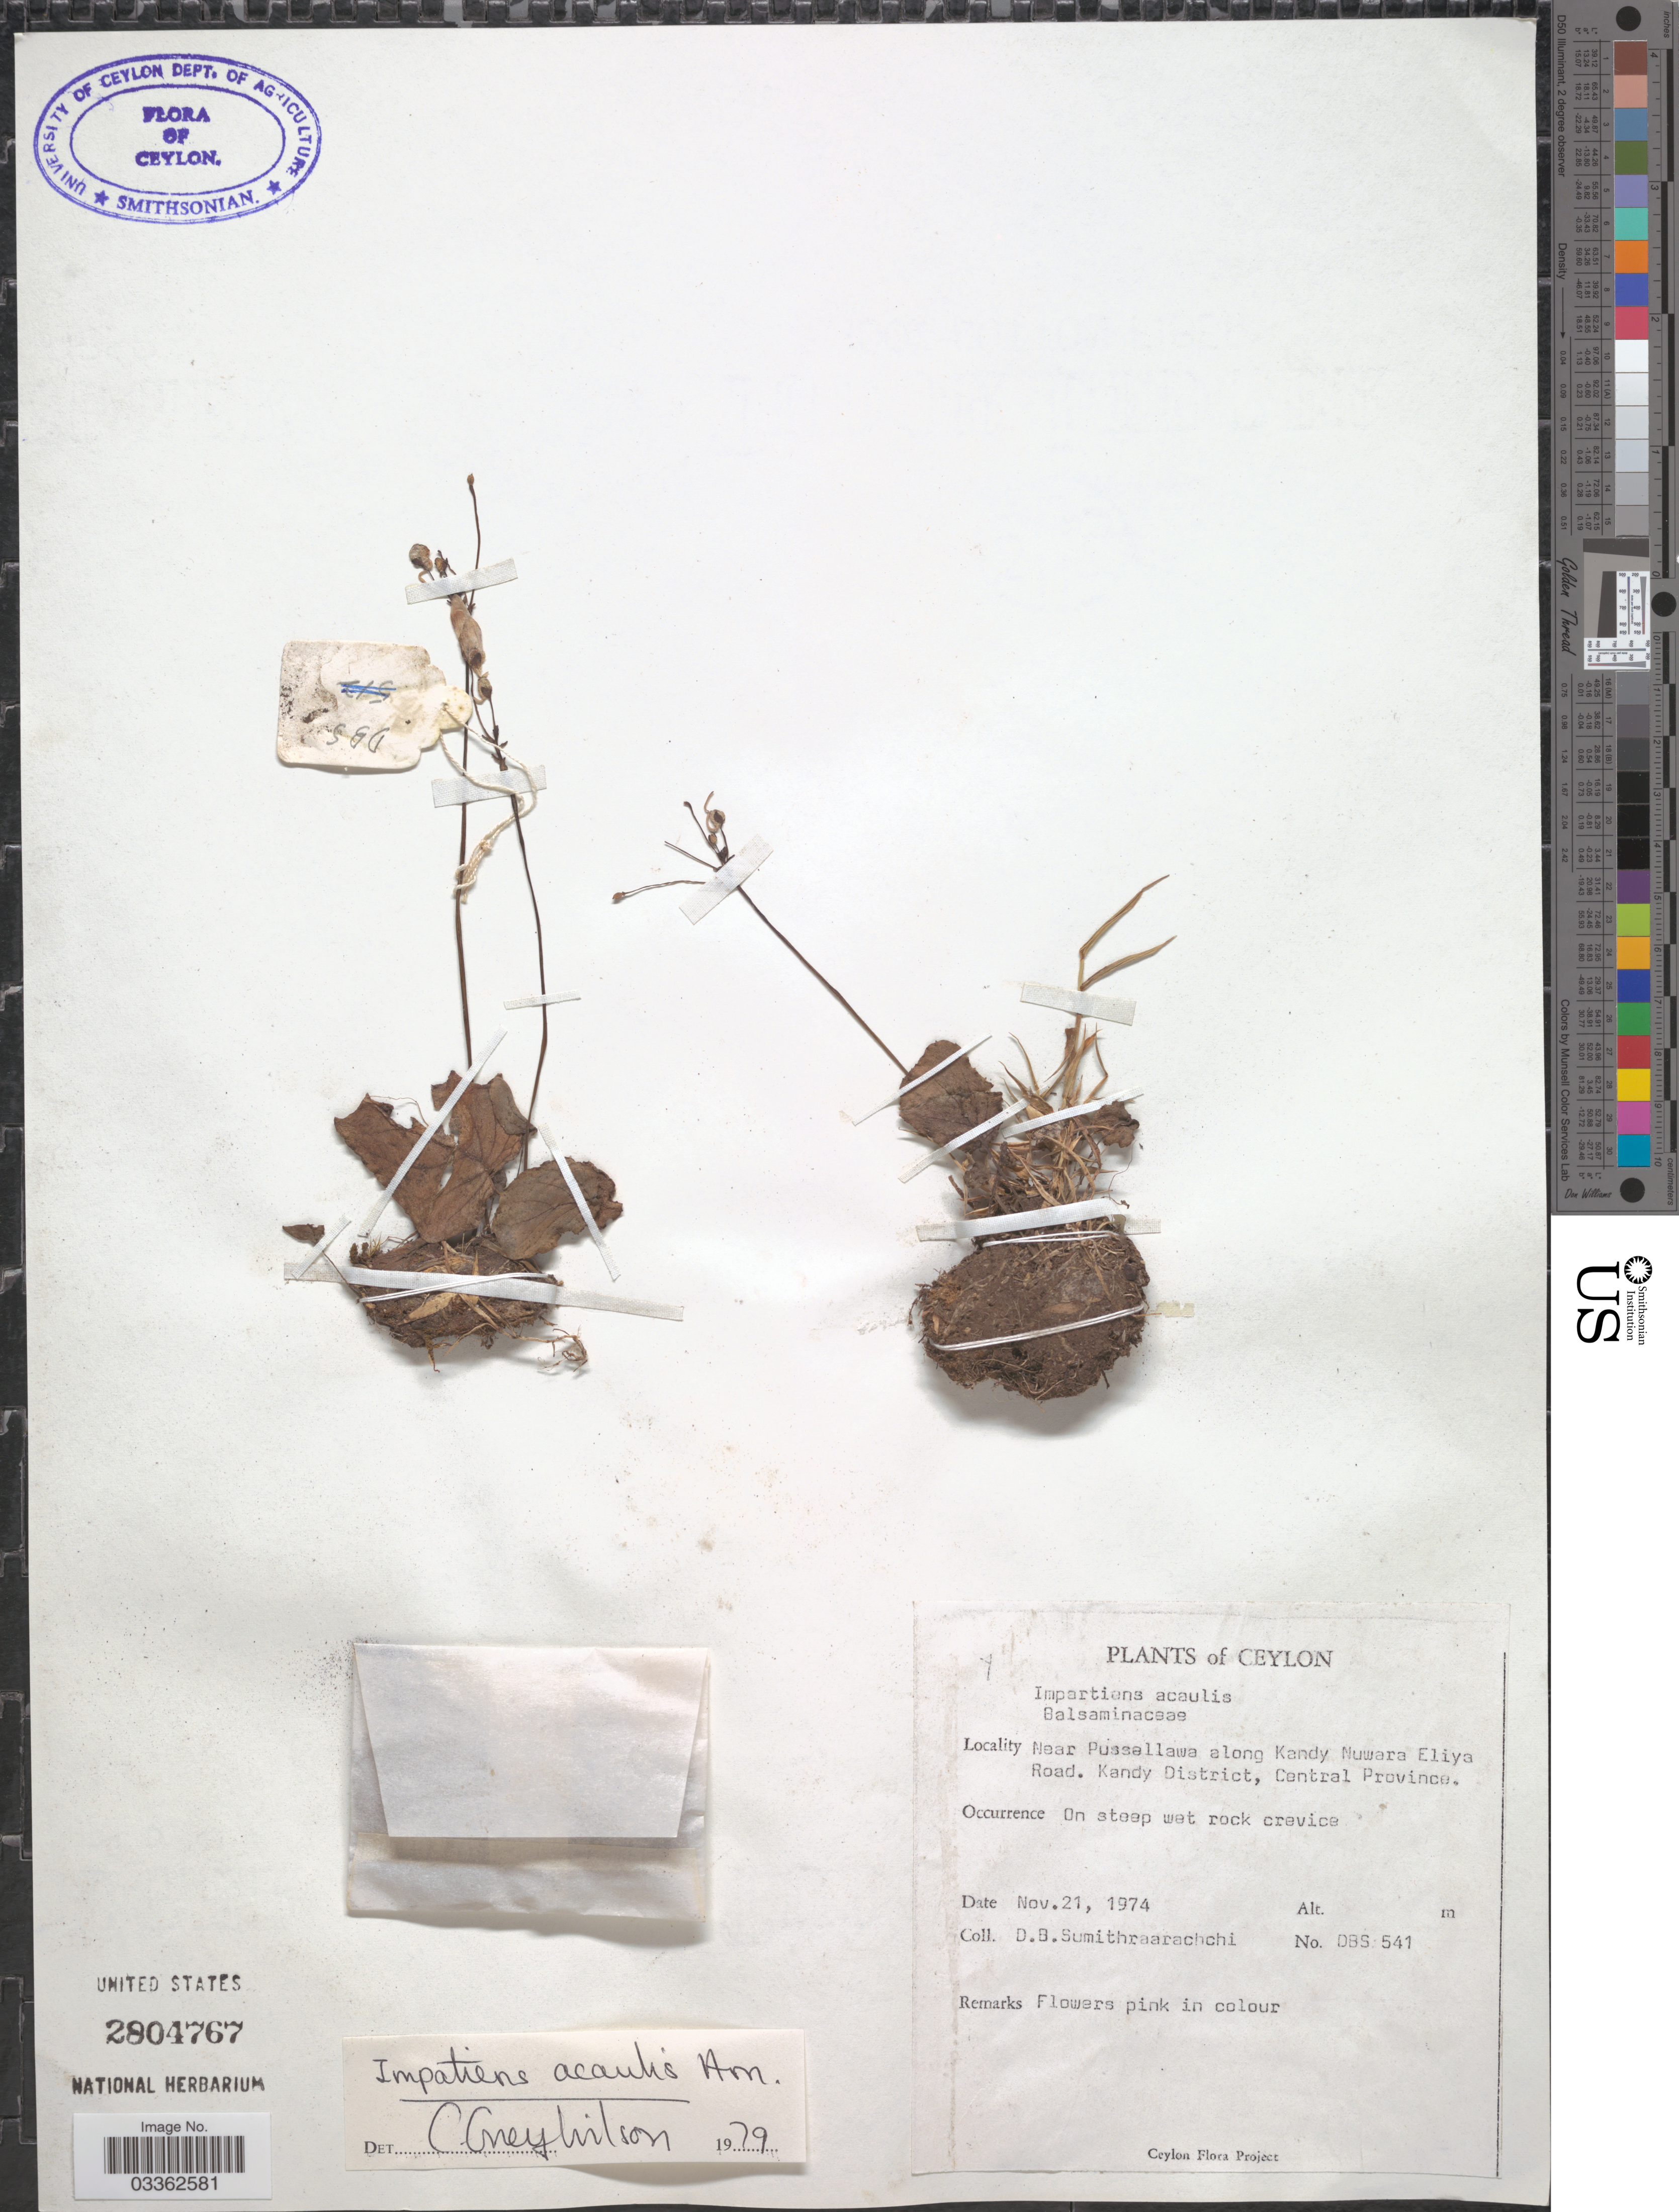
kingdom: Plantae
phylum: Tracheophyta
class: Magnoliopsida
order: Ericales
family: Balsaminaceae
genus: Impatiens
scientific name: Impatiens acaulis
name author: Arn.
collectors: D. B. Sumithraarachchi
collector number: DBS 541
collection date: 1974-11-21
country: Sri Lanka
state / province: Central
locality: Ceylon. Near Pussellawa along Kandy Nuwara Eliya Road. Kandy District.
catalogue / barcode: US 2804767